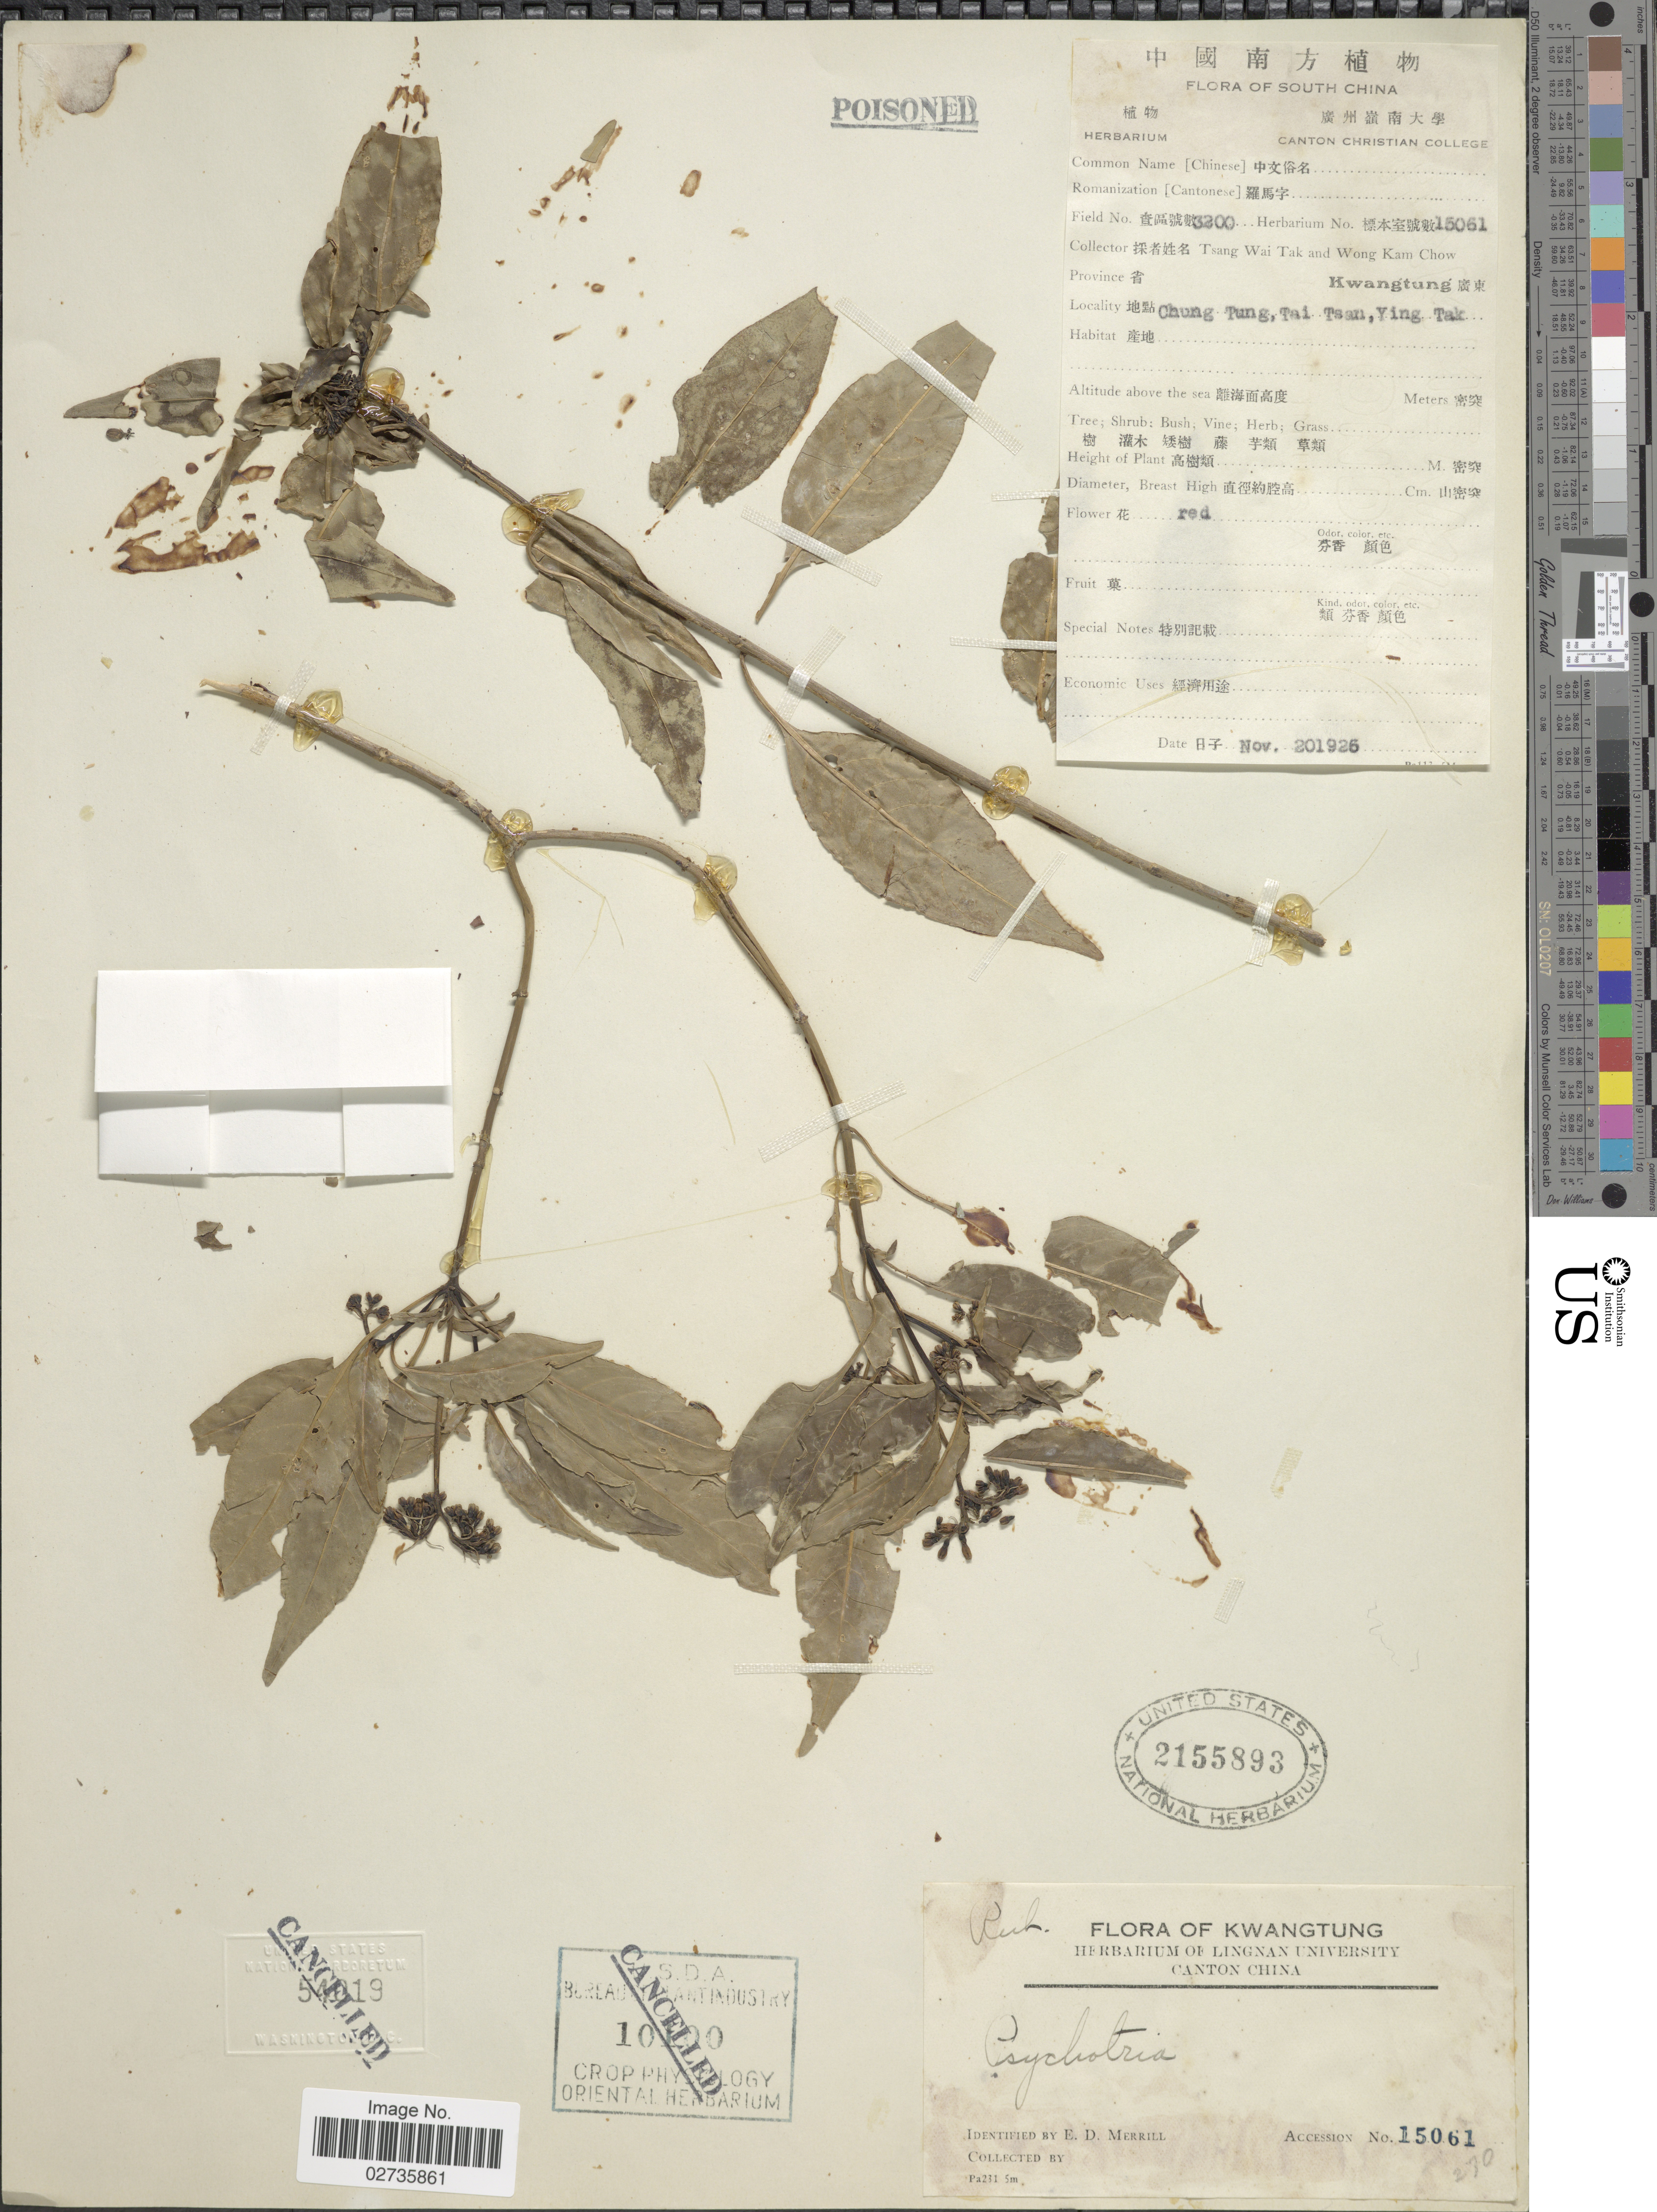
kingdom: Plantae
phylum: Tracheophyta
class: Magnoliopsida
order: Gentianales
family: Rubiaceae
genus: Psychotria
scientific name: Psychotria sp.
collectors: W. T. Tsang & K. C. Wong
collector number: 3200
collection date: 1926-11-20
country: China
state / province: Guangdong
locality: South China, Chung Tung, Tai Tsan, Ying Tak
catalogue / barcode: US 2155893